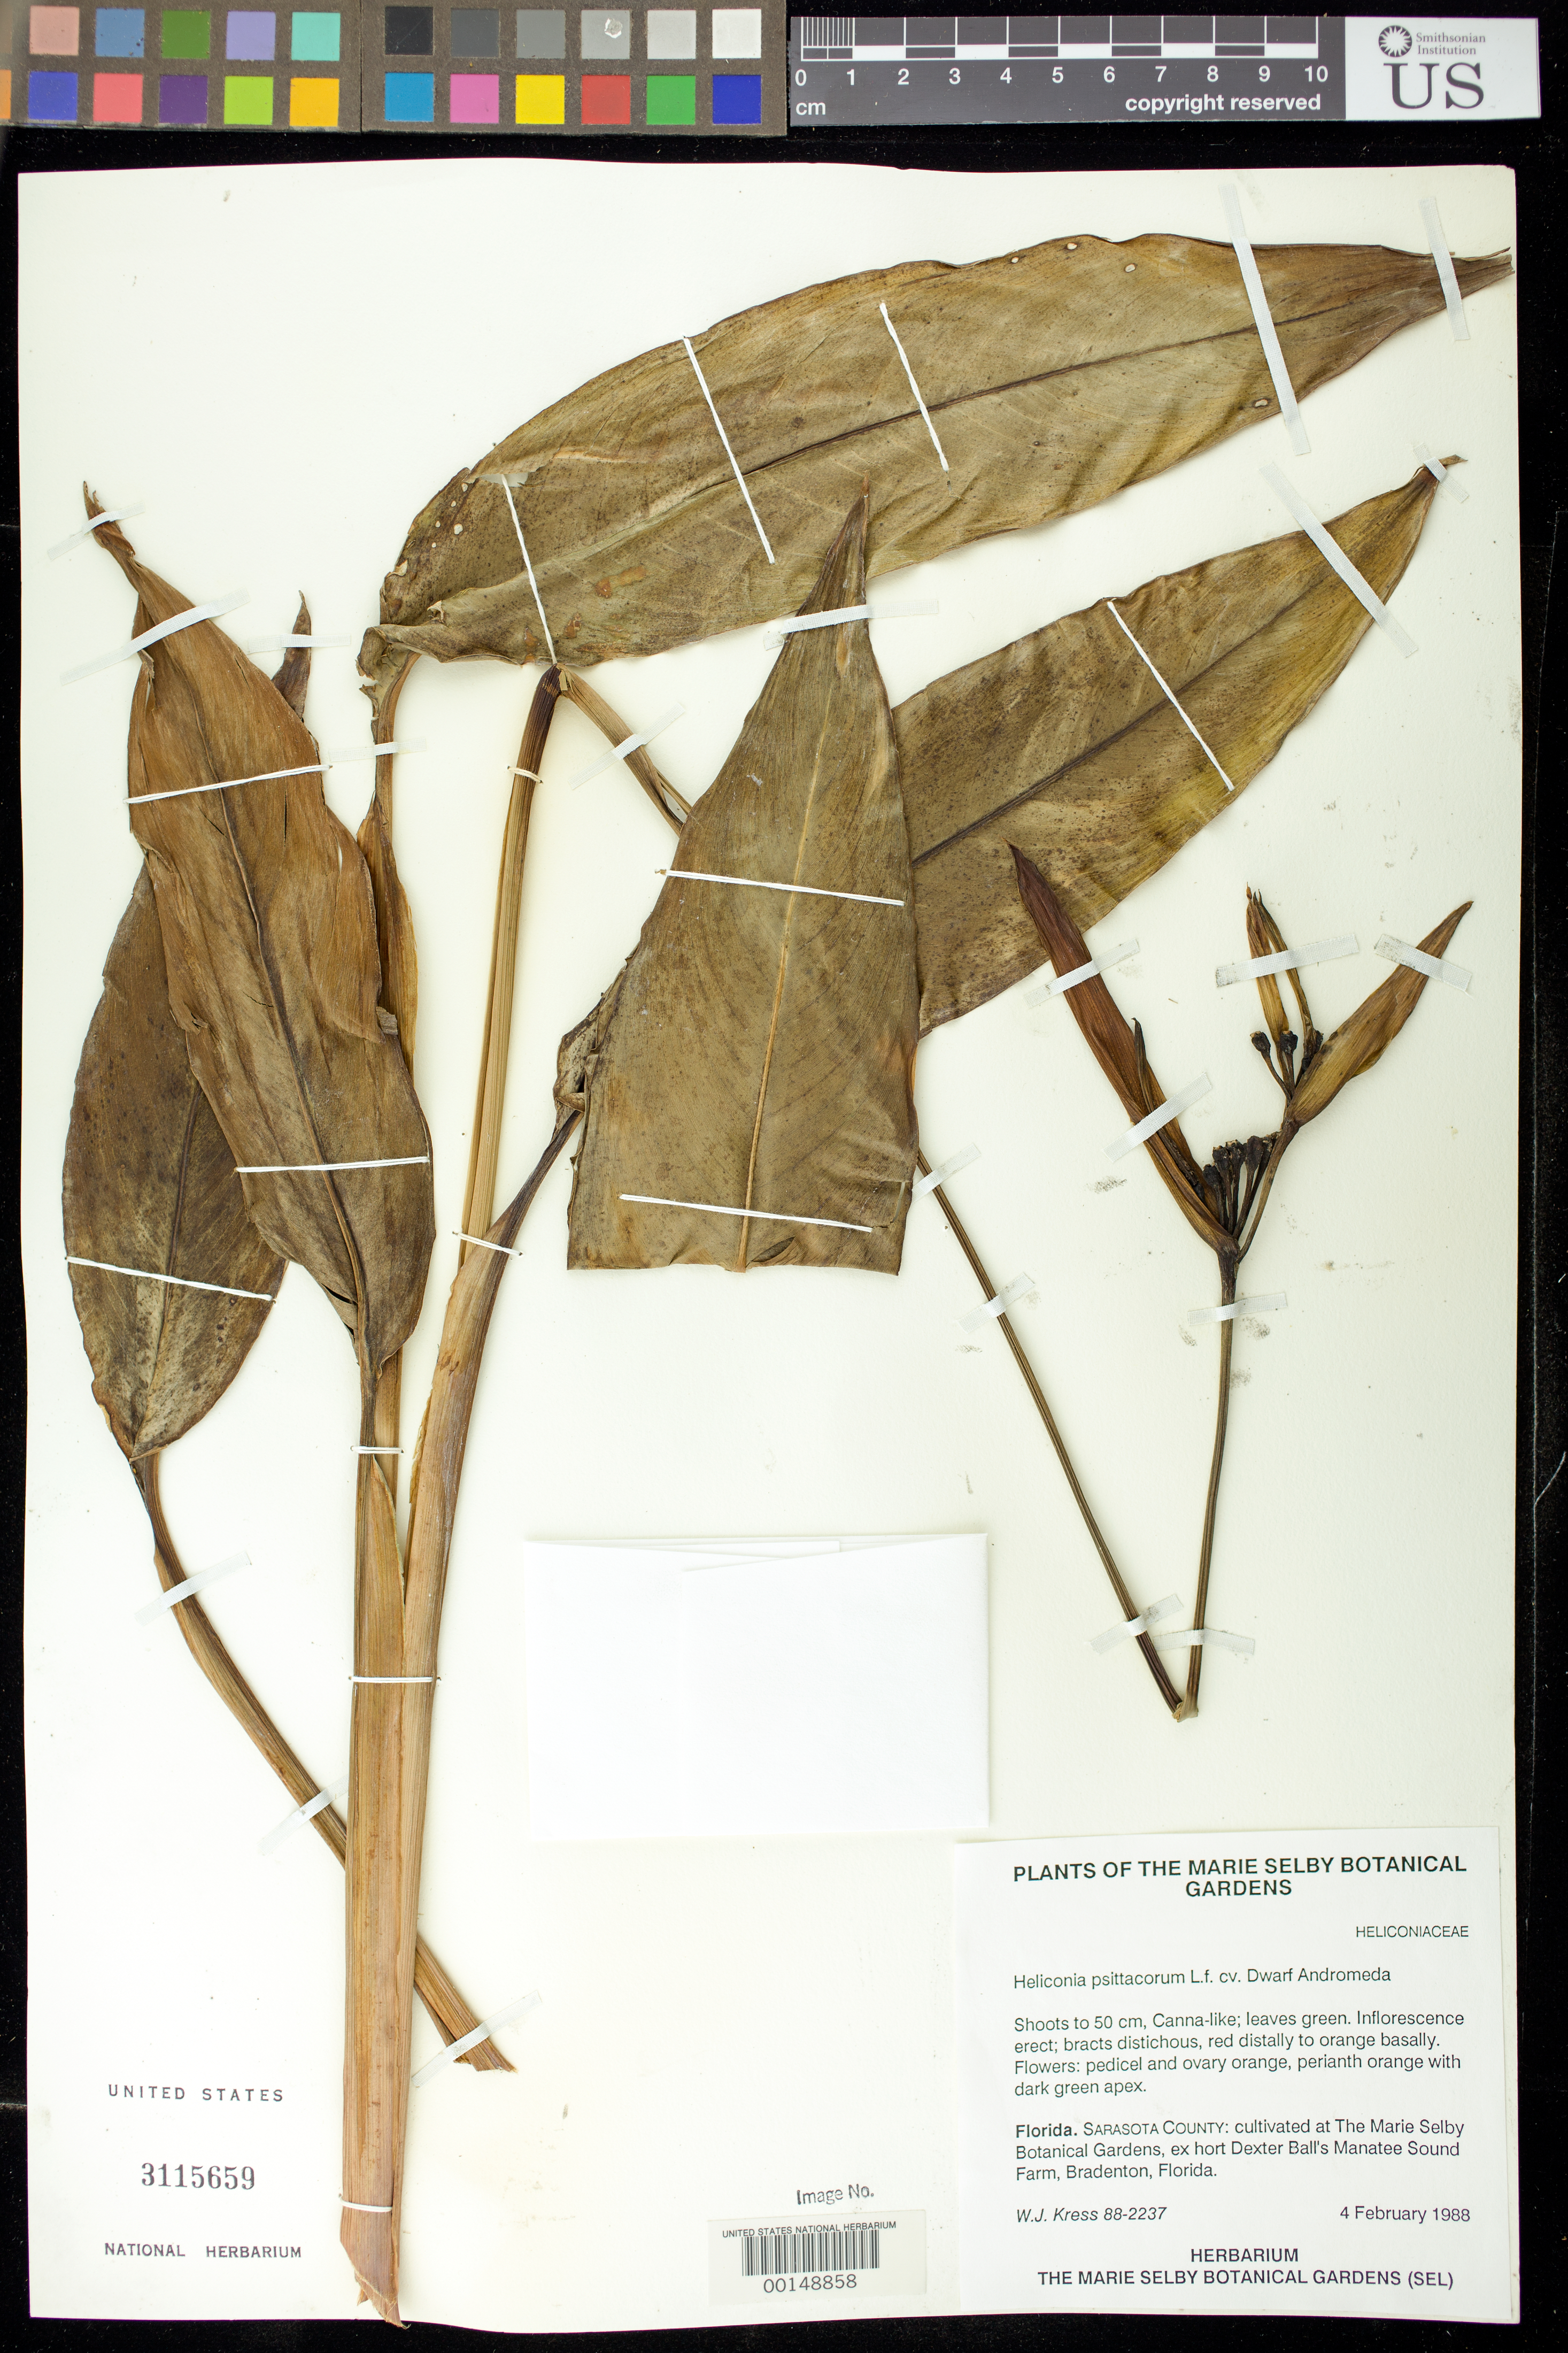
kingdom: Plantae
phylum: Tracheophyta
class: Liliopsida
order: Zingiberales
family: Heliconiaceae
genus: Heliconia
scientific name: Heliconia psittacorum 'Dwarf Andromeda'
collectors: W. J. Kress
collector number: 88-2237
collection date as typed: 04 Feb 1988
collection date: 1988-02-04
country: United States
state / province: Florida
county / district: Sarasota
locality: Marie selby botanical gardens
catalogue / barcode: US 3115659